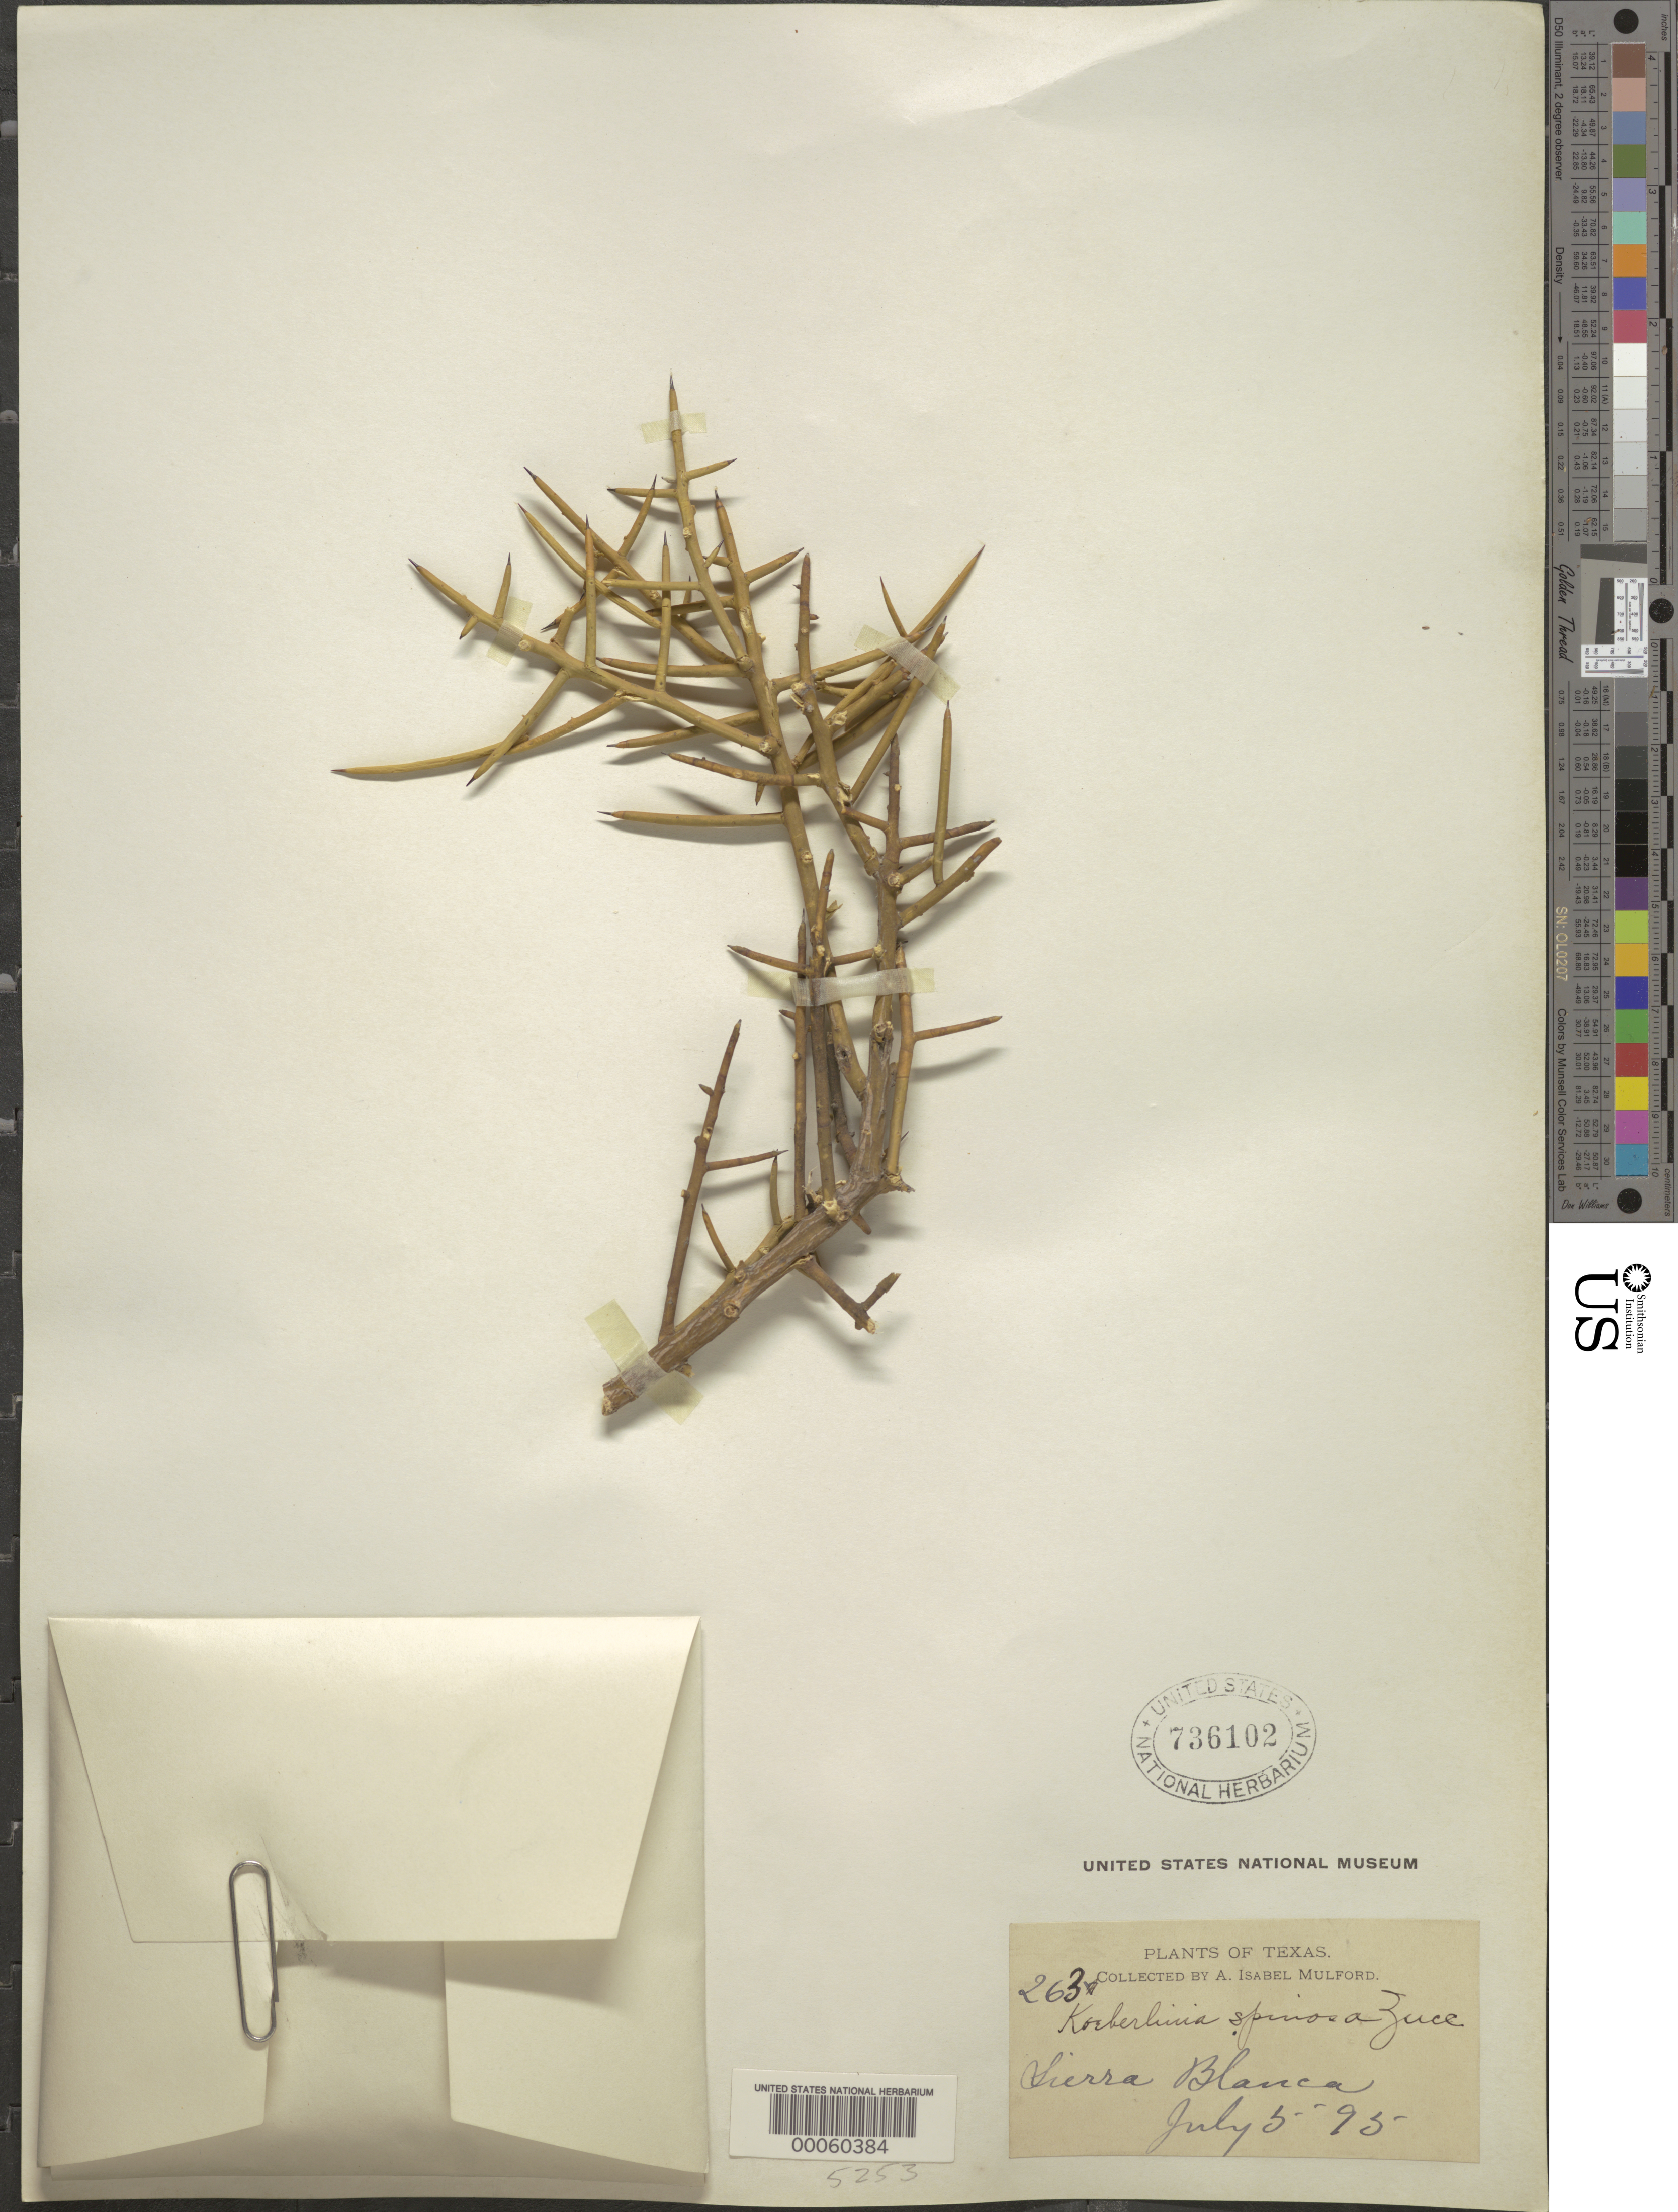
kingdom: Plantae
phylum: Tracheophyta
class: Magnoliopsida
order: Brassicales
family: Koeberliniaceae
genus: Koeberlinia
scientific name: Koeberlinia spinosa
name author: Zucc.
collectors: A. Mulford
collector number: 263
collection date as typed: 05 Jul 1895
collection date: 1895-07-05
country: United States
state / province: Texas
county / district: Hudspeth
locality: Sierra Blanca.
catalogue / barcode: US 736102